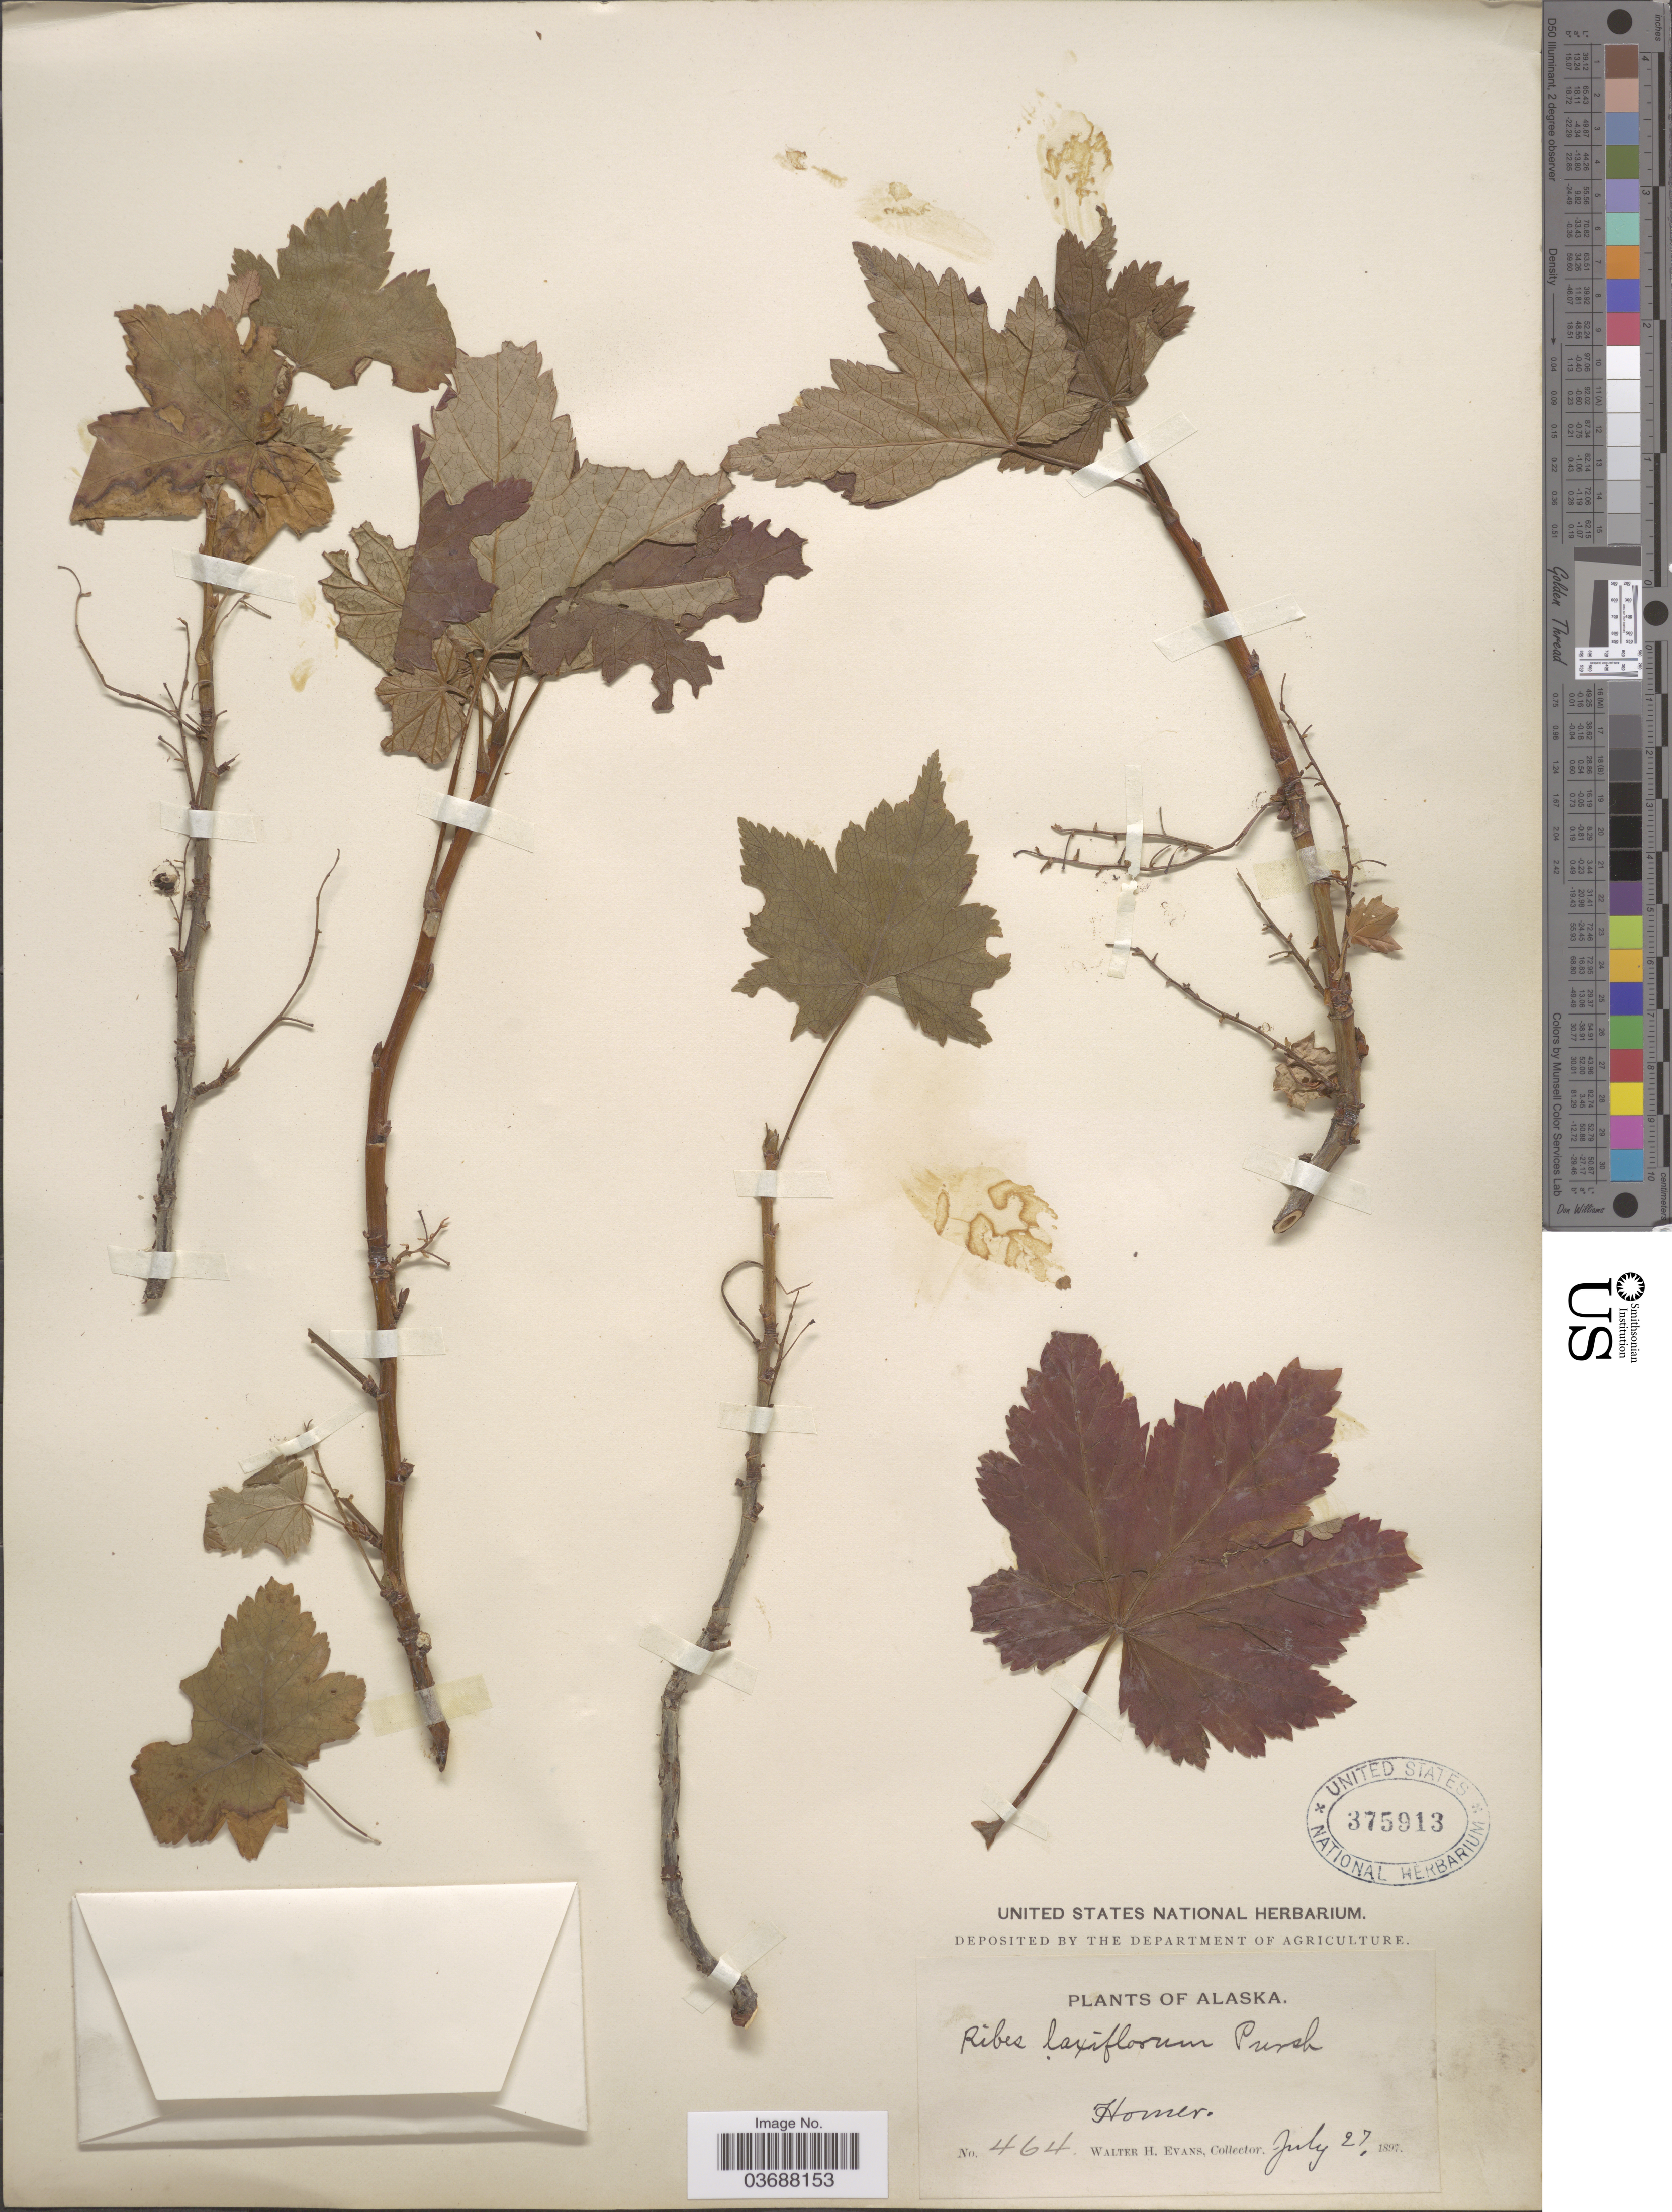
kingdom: Plantae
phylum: Tracheophyta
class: Magnoliopsida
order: Saxifragales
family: Grossulariaceae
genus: Ribes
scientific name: Ribes laxiflorum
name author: Pursh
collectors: W. H. Evans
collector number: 464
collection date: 1897-07-27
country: United States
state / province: Alaska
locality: Homer.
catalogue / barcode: US 375913